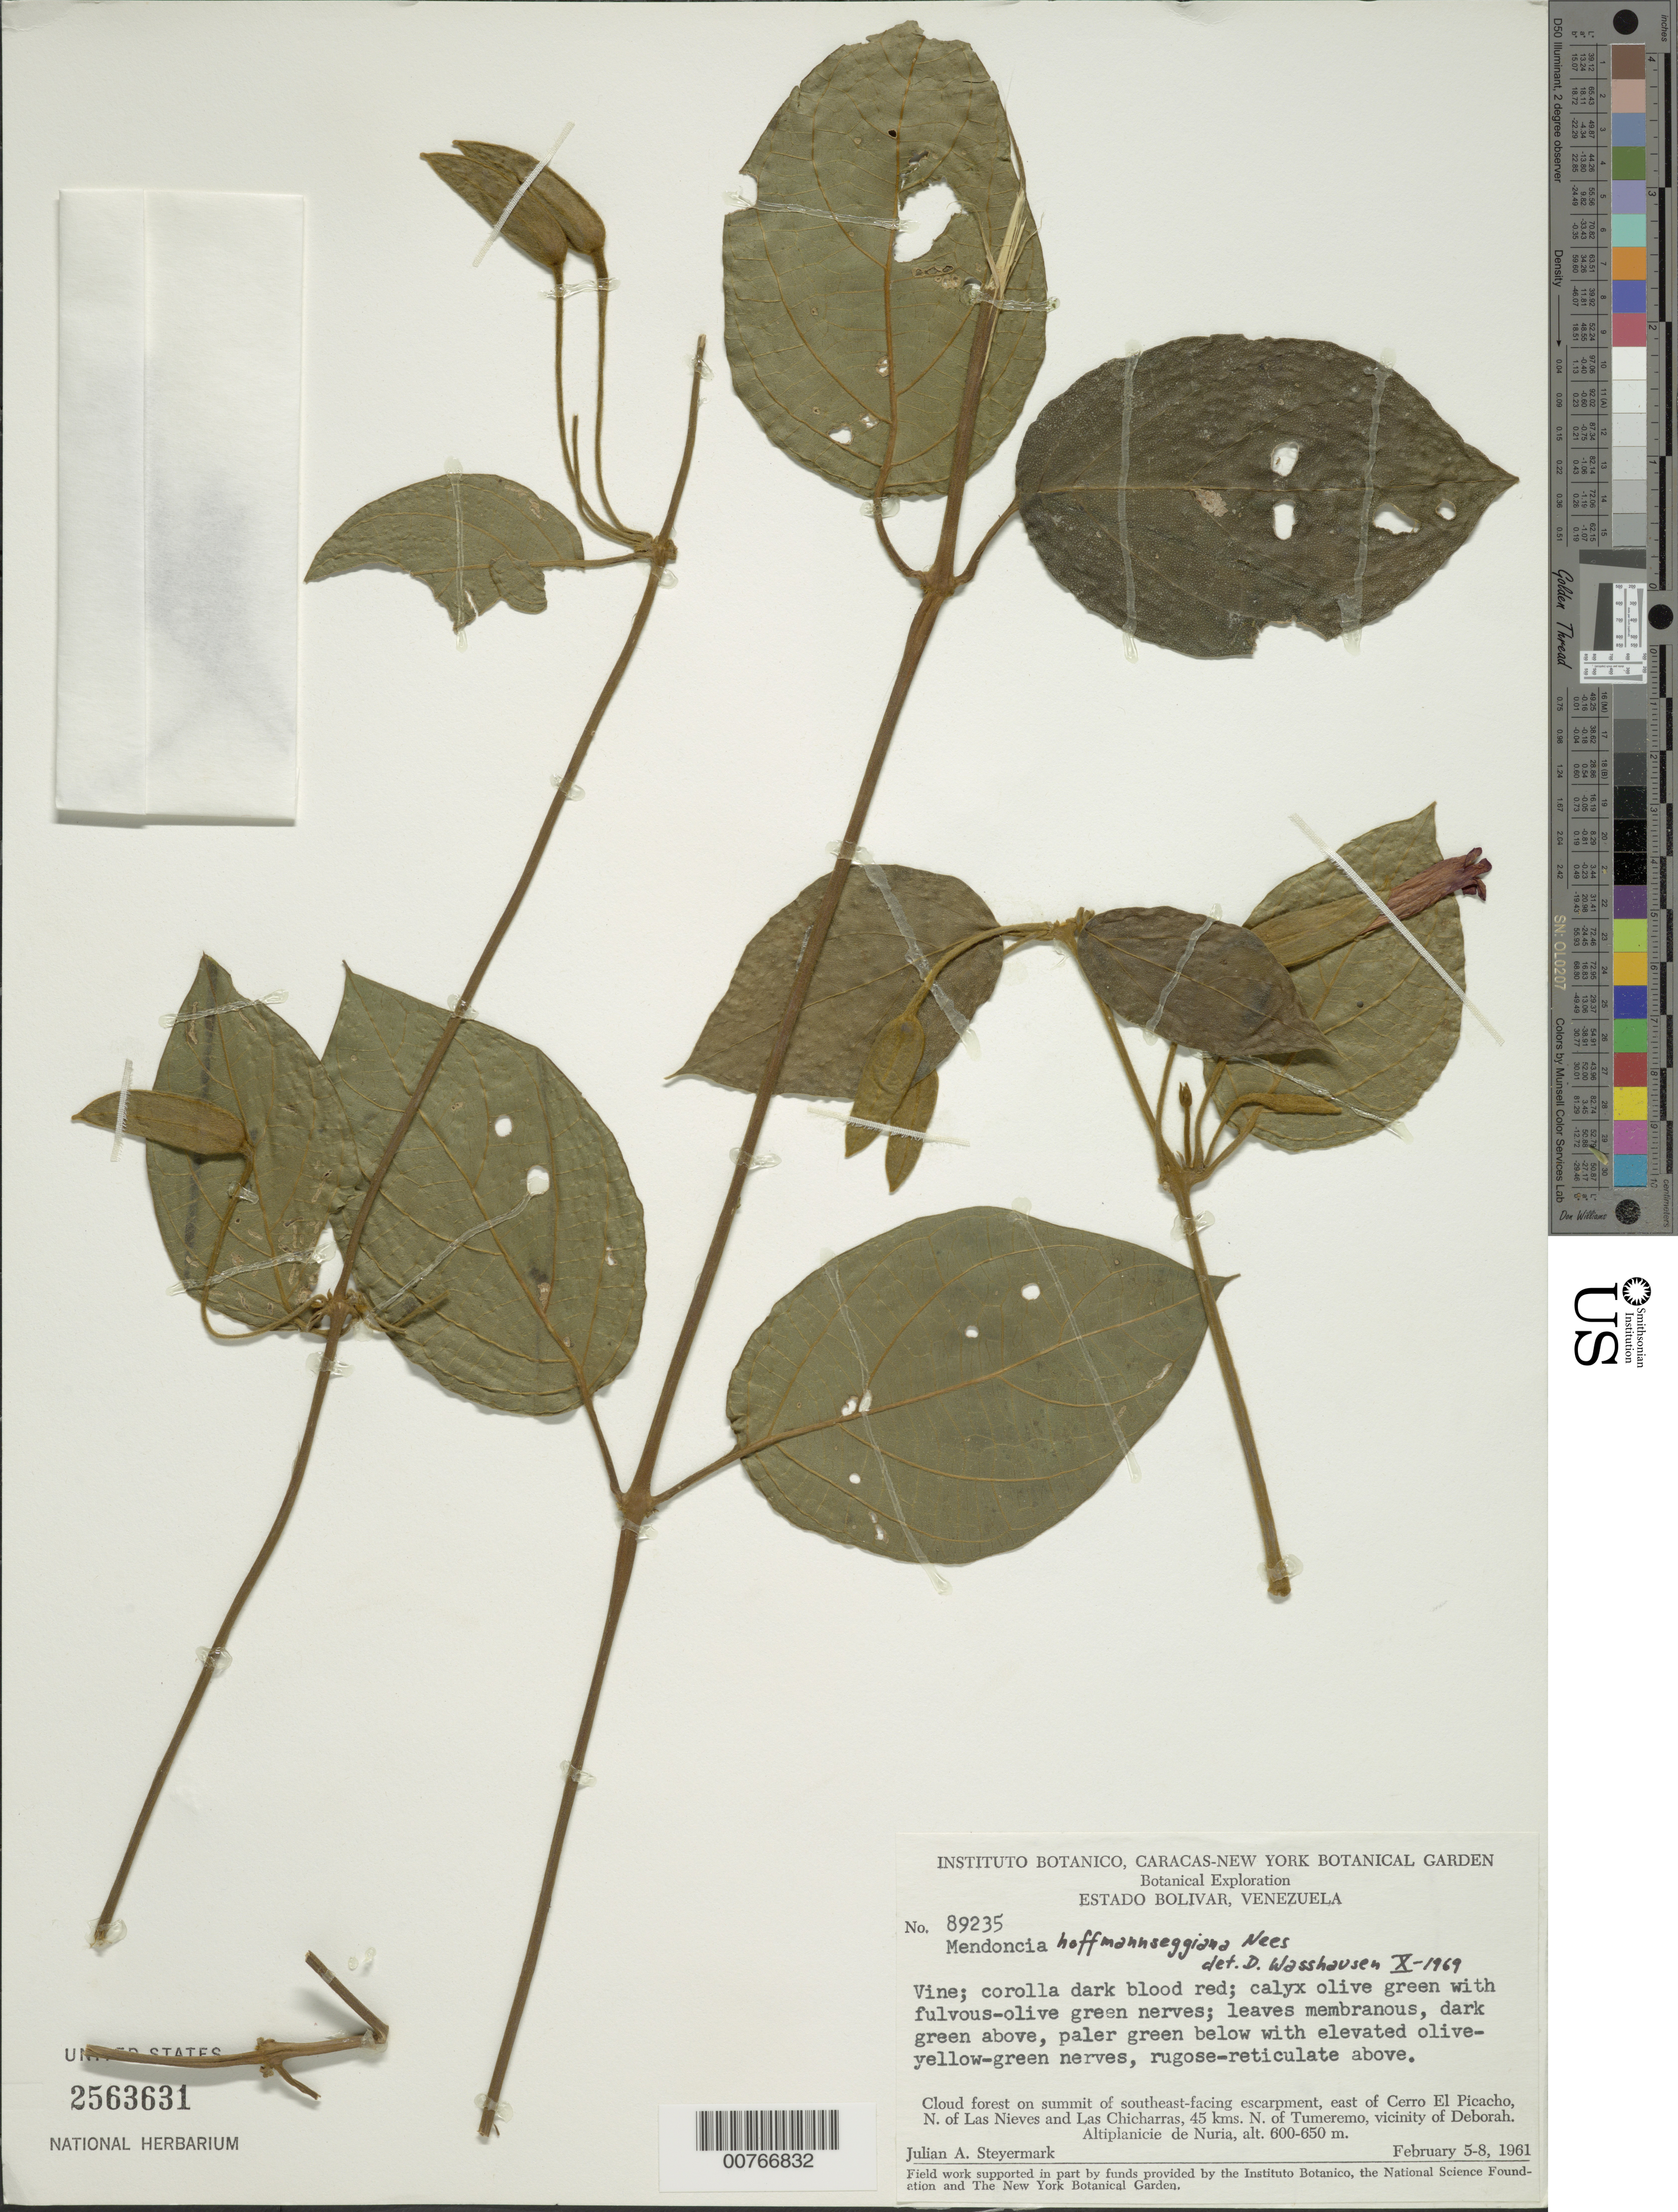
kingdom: Plantae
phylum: Tracheophyta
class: Magnoliopsida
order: Lamiales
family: Acanthaceae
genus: Mendoncia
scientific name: Mendoncia hoffmannseggiana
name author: Nees in DC.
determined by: Wasshausen, Dieter C., (BOT), Smithsonian Institution - National Museum of Natural History (UNITED STATES)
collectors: J. Steyermark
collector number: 89235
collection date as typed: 5-Feb-61 to 8-Feb-61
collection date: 1961-02-05/1961-02-08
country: Venezuela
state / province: Bolívar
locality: Cerro El Picacho, E of, N of Las Nieves & Las Chicharras, 45 km N of Tumeremo; vic of Deborah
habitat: Cloud forest on summit of southeast-facing escarpment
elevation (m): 600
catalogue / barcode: US 2563631